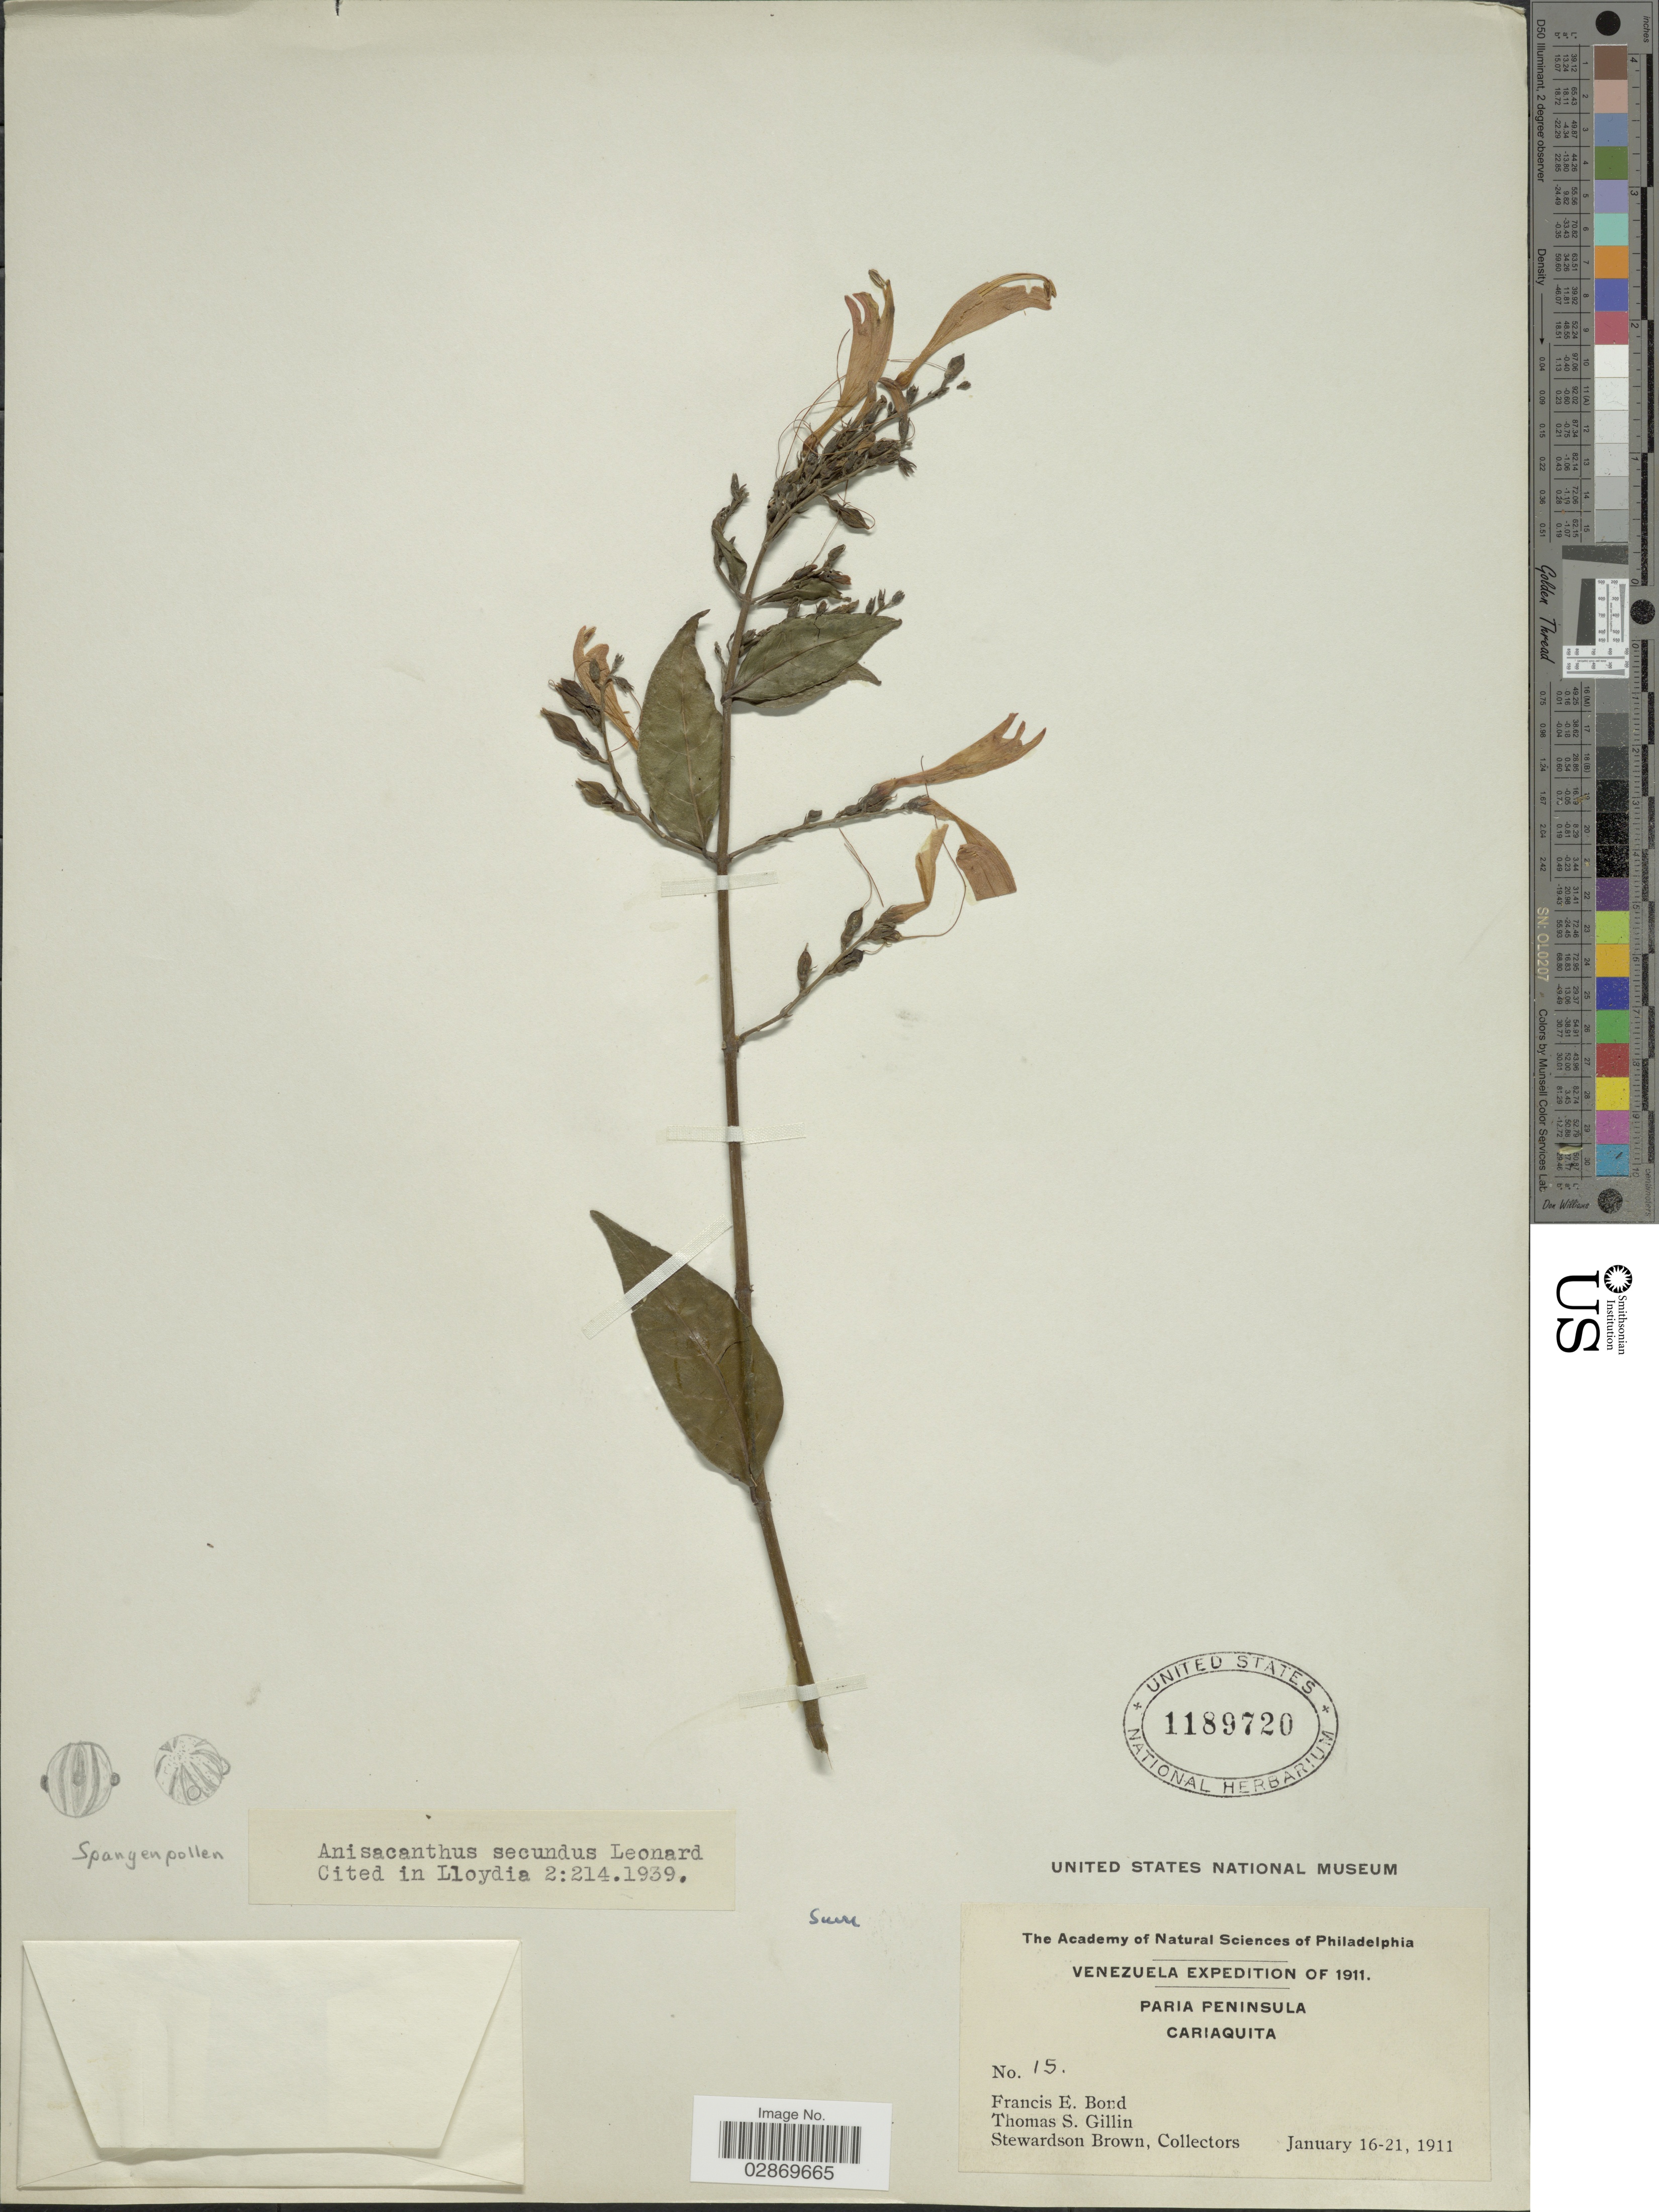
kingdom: Plantae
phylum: Tracheophyta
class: Magnoliopsida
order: Lamiales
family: Acanthaceae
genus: Anisacanthus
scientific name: Anisacanthus secundus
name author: Leonard in A.C. Sm.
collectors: F. Bond, T. Gillin & S. Brown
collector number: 15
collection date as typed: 16-21 January 1911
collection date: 1911-01-16/1911-01-21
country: Venezuela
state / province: Sucre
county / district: Valdez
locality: Paria Peninsula, Cariaquito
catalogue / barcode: US 1189720